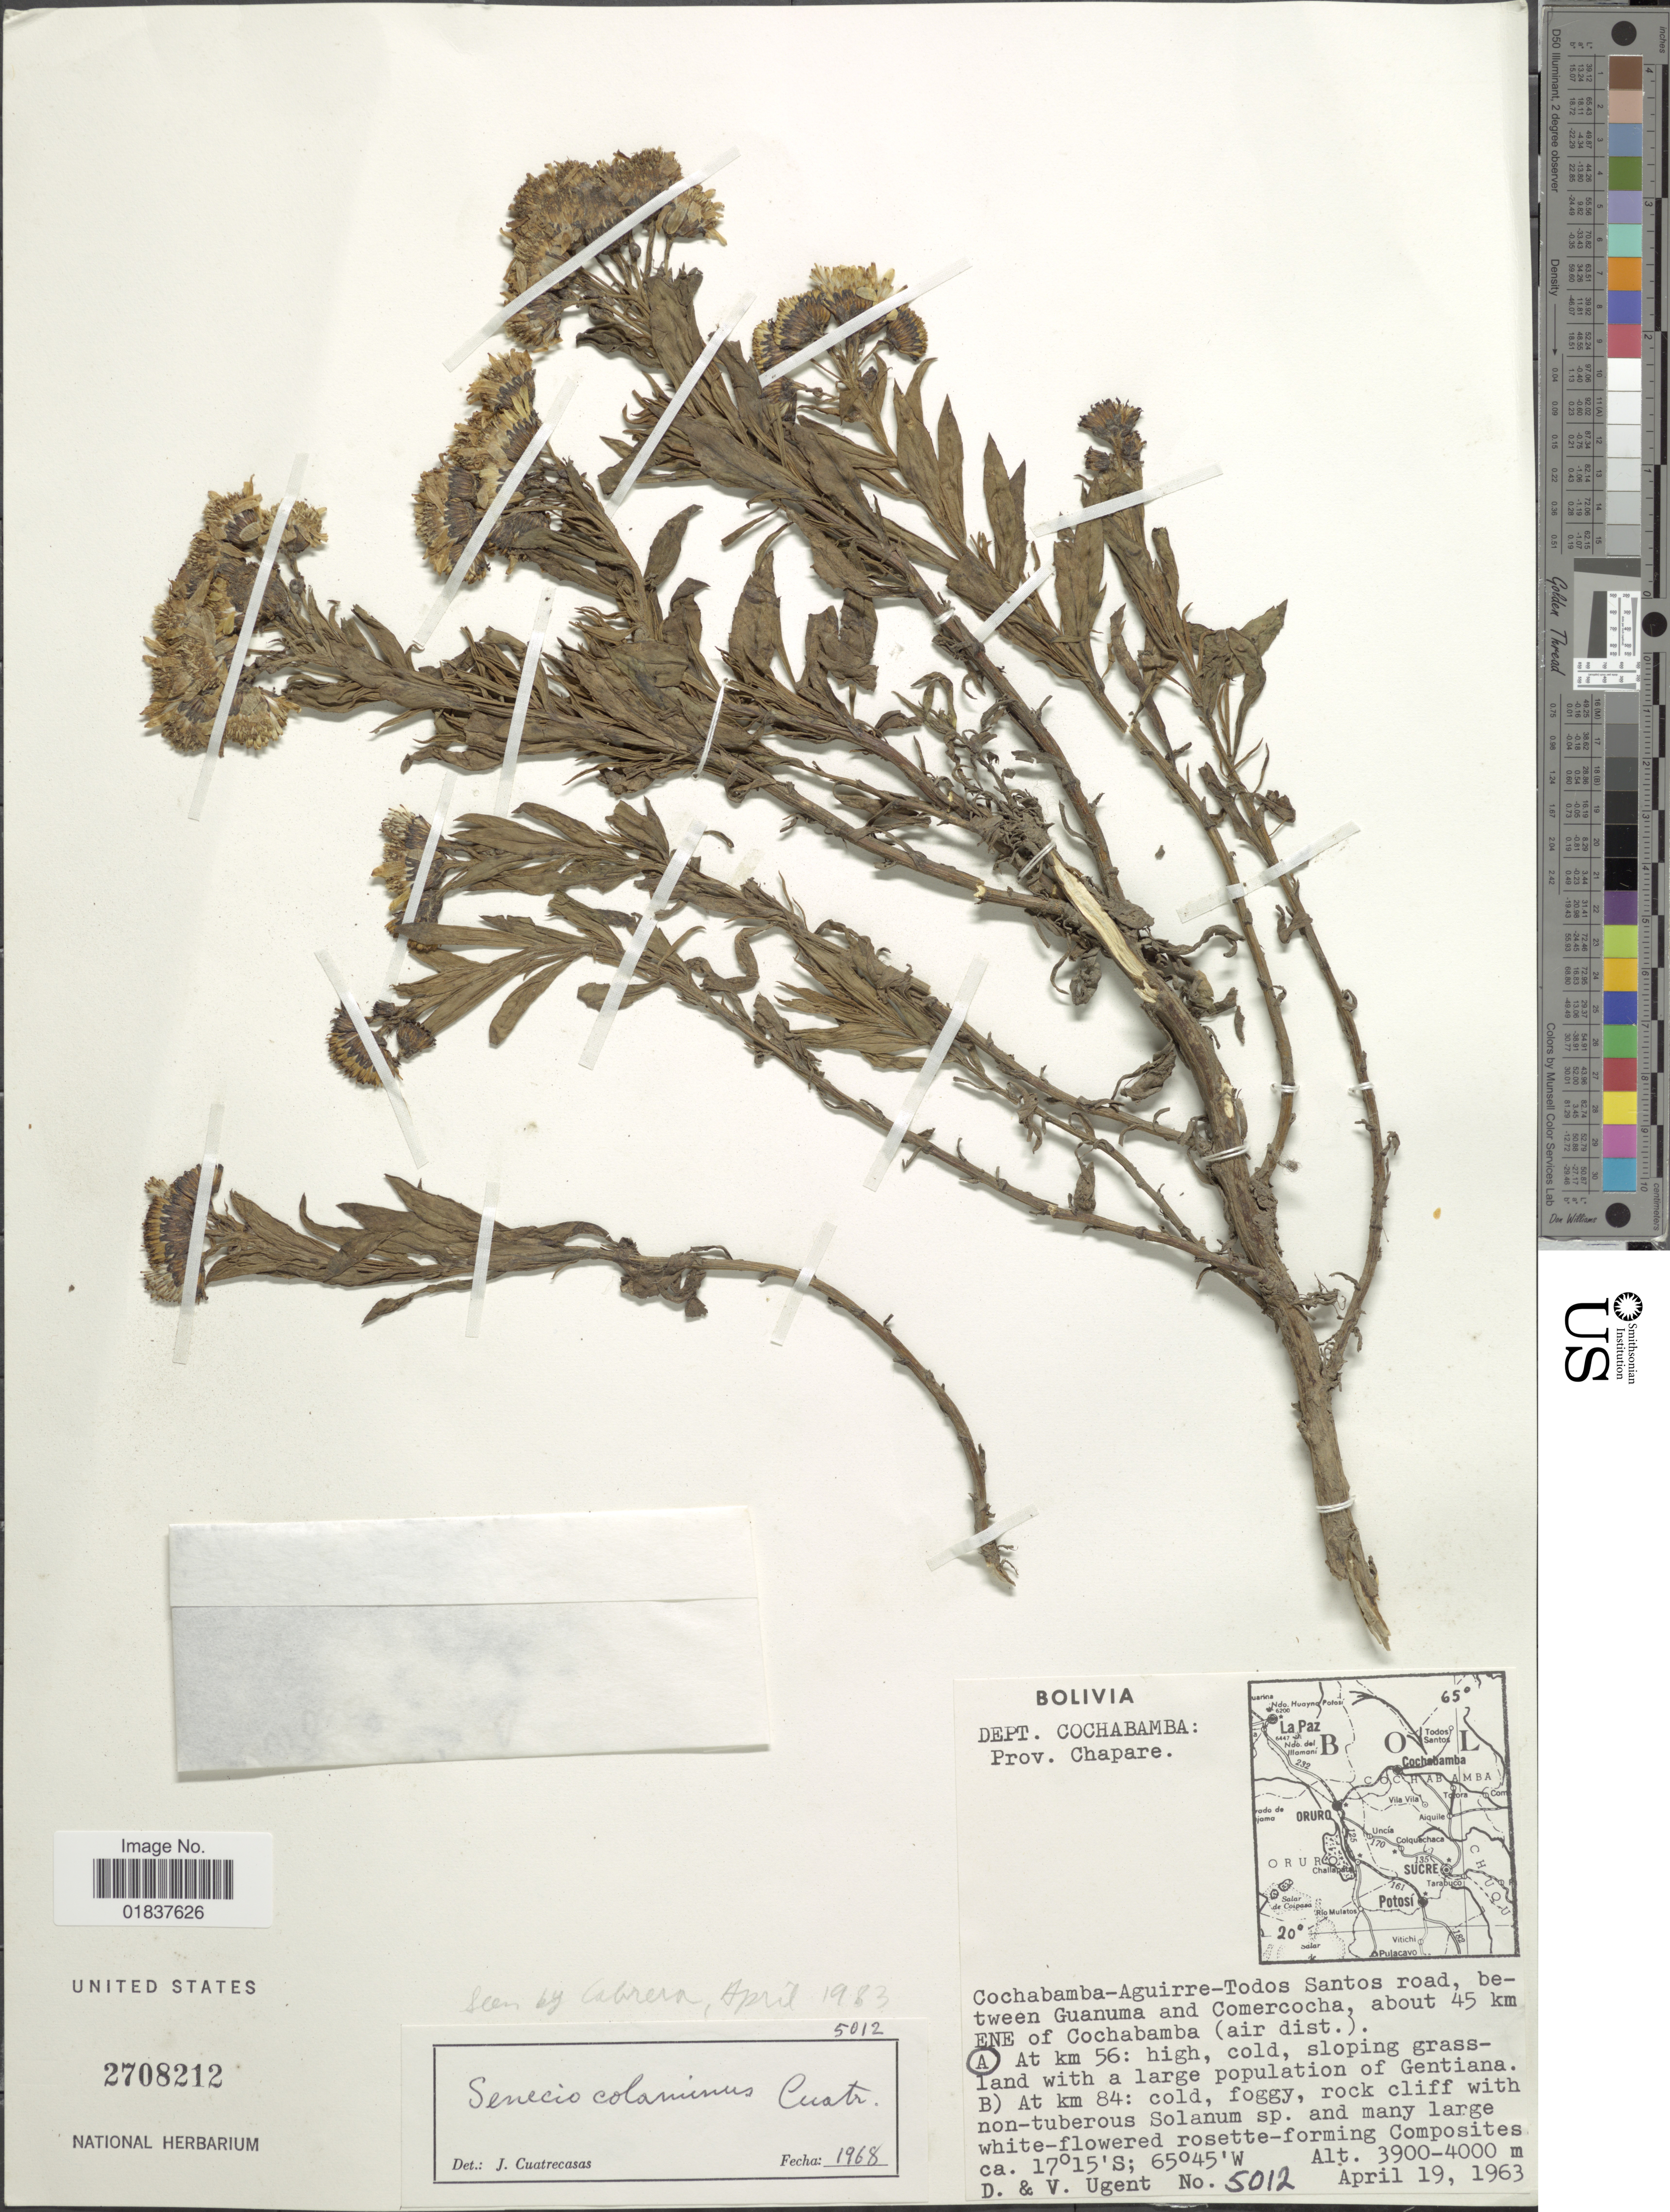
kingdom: Plantae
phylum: Tracheophyta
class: Magnoliopsida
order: Asterales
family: Asteraceae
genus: Senecio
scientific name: Senecio colaminus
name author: Cuatrec.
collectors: D. Ugent & V. Ugent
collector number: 5012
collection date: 1963-04-19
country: Bolivia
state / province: Cochabamba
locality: Prov. Chapare, Cochabamba-Aguirre-Todos Santos road, between Guanuma and Comercocha, about 45 km ENE of Cochabamba (air dist.), at km 56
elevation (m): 3900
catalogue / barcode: US 2708212